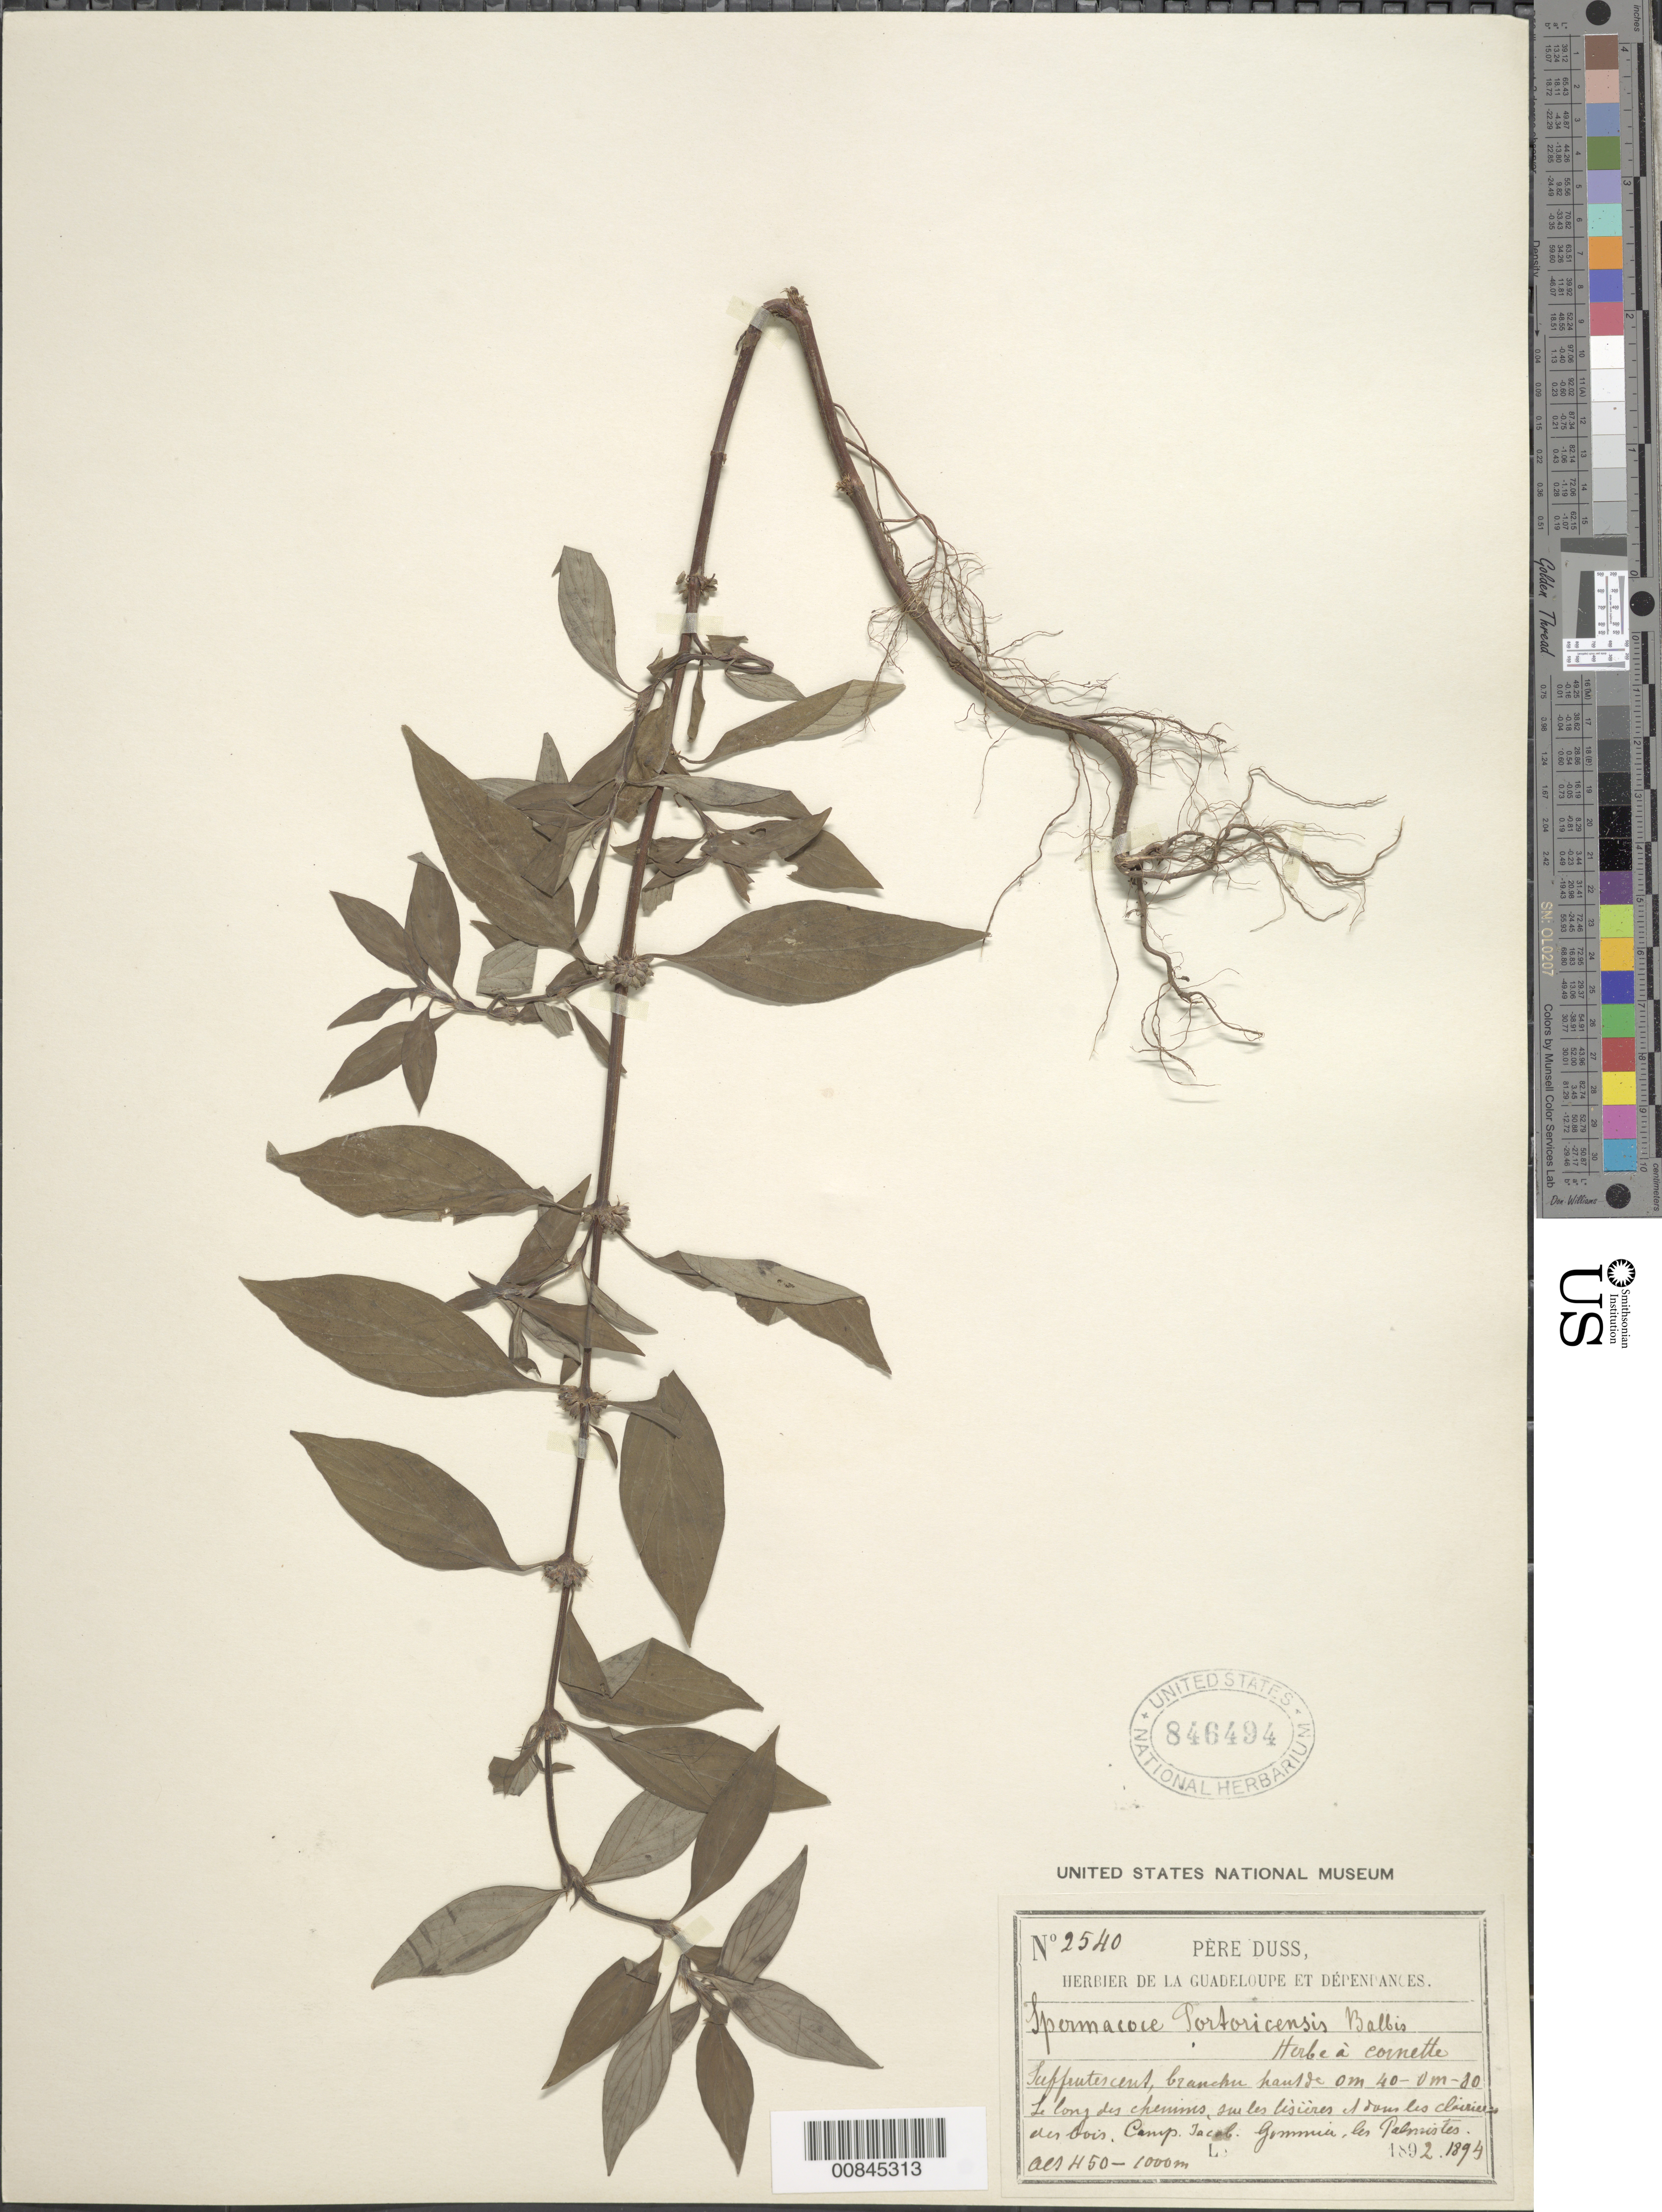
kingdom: Plantae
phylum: Tracheophyta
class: Magnoliopsida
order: Gentianales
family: Rubiaceae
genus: Spermacoce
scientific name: Spermacoce ocymifolia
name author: Willd. ex Roem. & Schult.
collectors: Père Duss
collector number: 2540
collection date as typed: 1892 and -- --- 1894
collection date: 1892,1894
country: Guadeloupe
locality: Camp Jacob. Gommir (sp?), les Palmistes.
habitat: Clearings in woods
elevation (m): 450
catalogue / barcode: US 846494